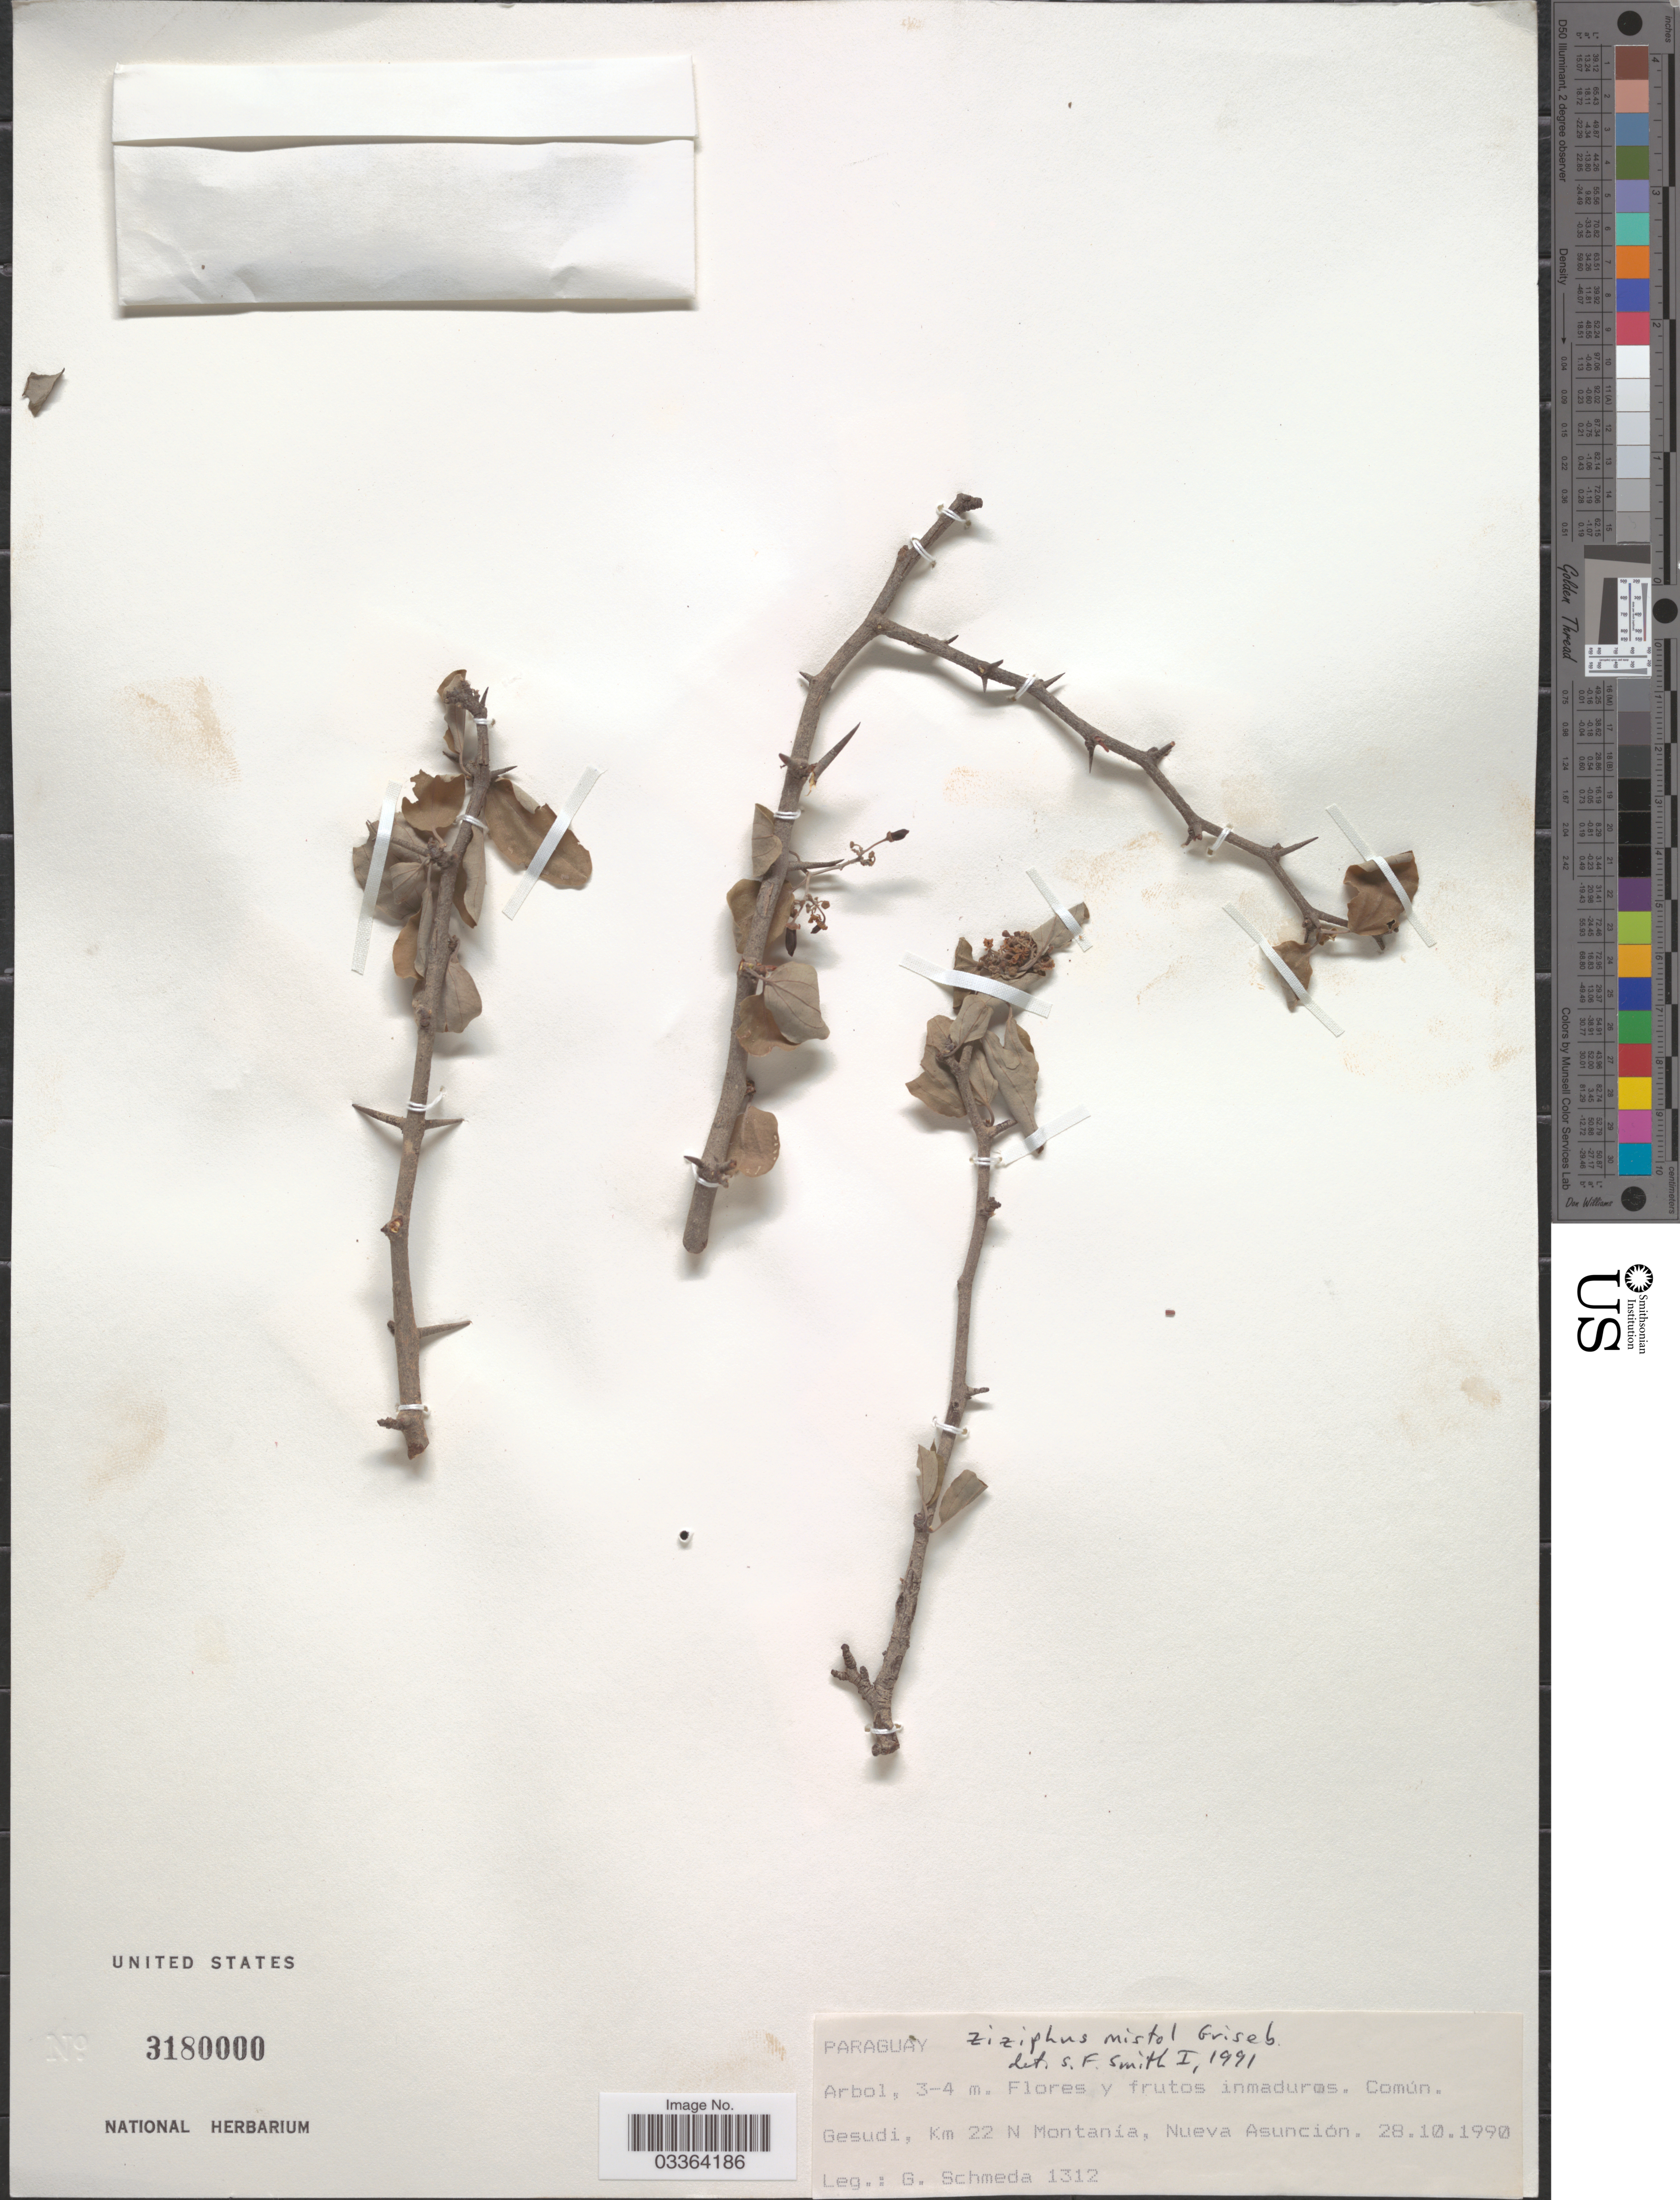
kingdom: Plantae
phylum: Tracheophyta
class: Magnoliopsida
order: Rosales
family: Rhamnaceae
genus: Sarcomphalus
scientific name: Sarcomphalus mistol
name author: (Griseb.) Hauenschild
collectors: G. Schmeda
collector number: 1312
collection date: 1990-10-28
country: Paraguay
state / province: Asuncion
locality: Gesudi, Km 22 N Montanía, Nueva Asunción.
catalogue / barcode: US 3180000